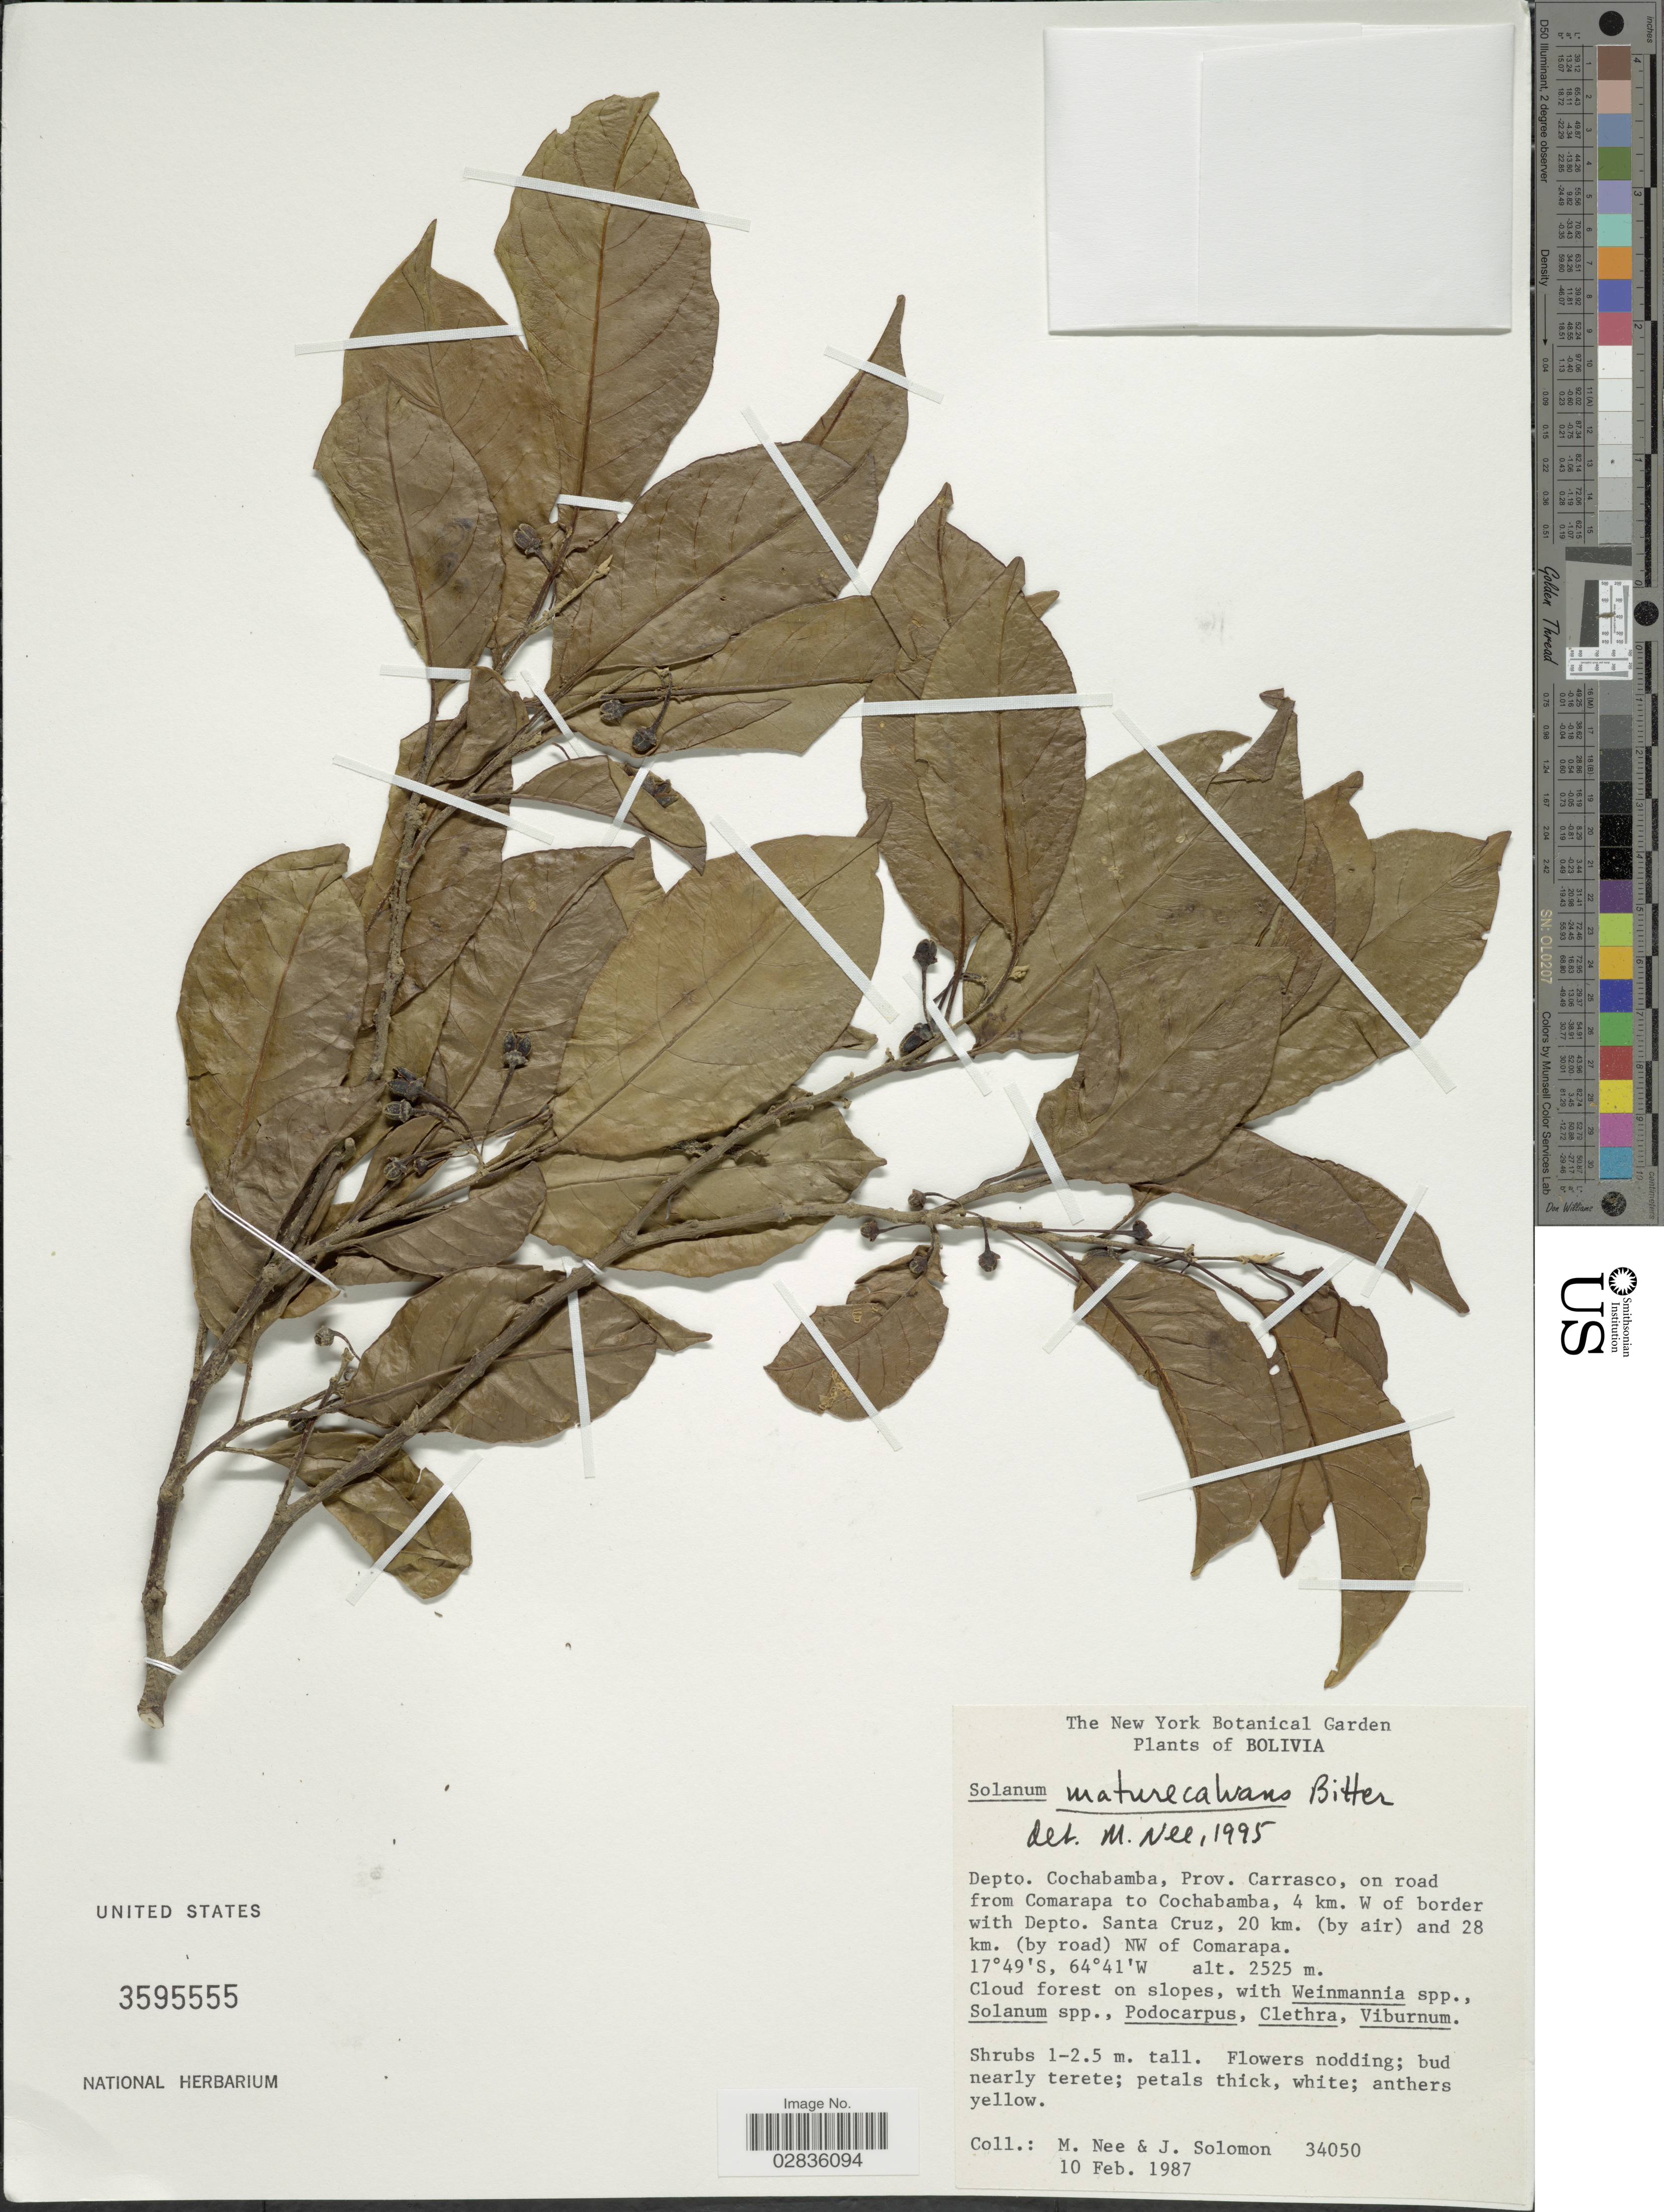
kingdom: Plantae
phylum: Tracheophyta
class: Magnoliopsida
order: Solanales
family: Solanaceae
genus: Solanum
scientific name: Solanum maturecalvans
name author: Bitter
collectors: M. Nee & J. Solomon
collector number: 34050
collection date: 1987-02-10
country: Bolivia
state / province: Cochabamba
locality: Depto. Cochabamba, Prov. Carrasco, on road from Comarapa to Cochabamba, 4 km. W of border with Depto. Santa Cruz, 20 km. (by air) and 28 km. (by road) NW of Comarapa.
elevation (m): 2525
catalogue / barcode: US 3595555